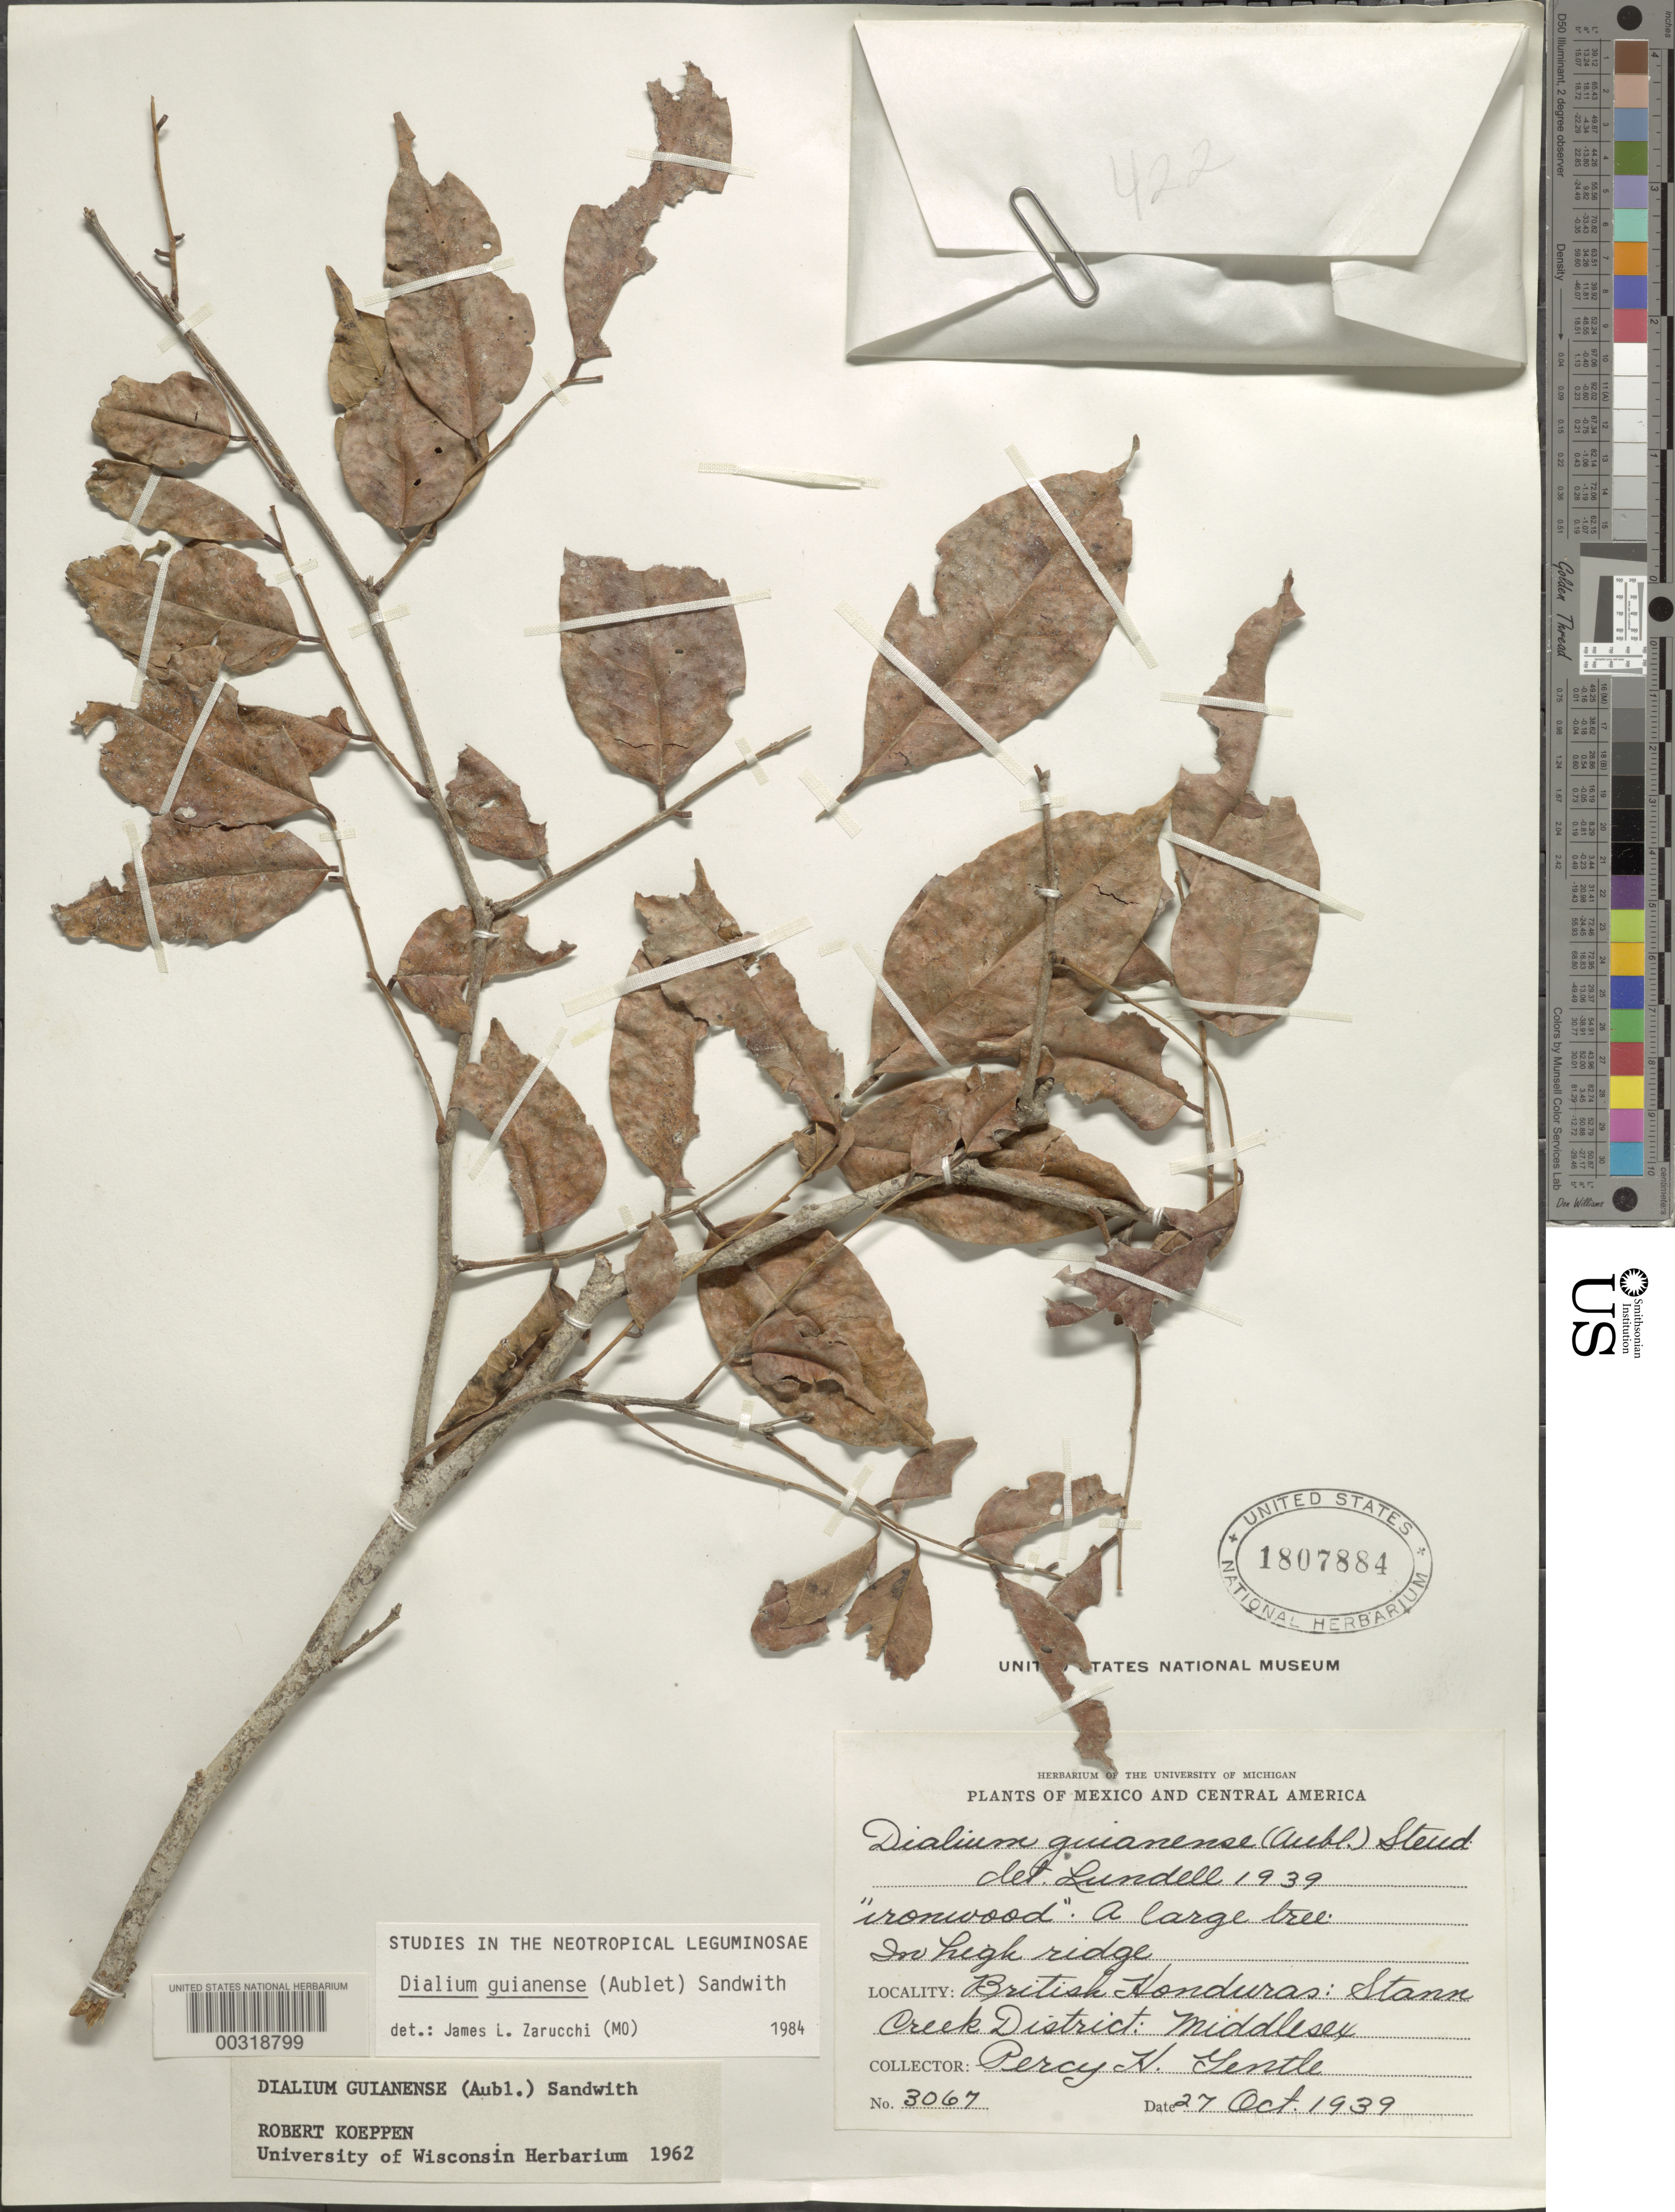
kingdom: Plantae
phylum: Tracheophyta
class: Magnoliopsida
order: Fabales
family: Fabaceae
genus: Dialium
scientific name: Dialium guianense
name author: (Aubl.) Sandwith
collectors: P. H. Gentle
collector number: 3067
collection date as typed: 27 Oct 1939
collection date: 1939-10-27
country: Belize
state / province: Stann Creek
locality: Middlesex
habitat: In high ridge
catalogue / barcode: US 1807884